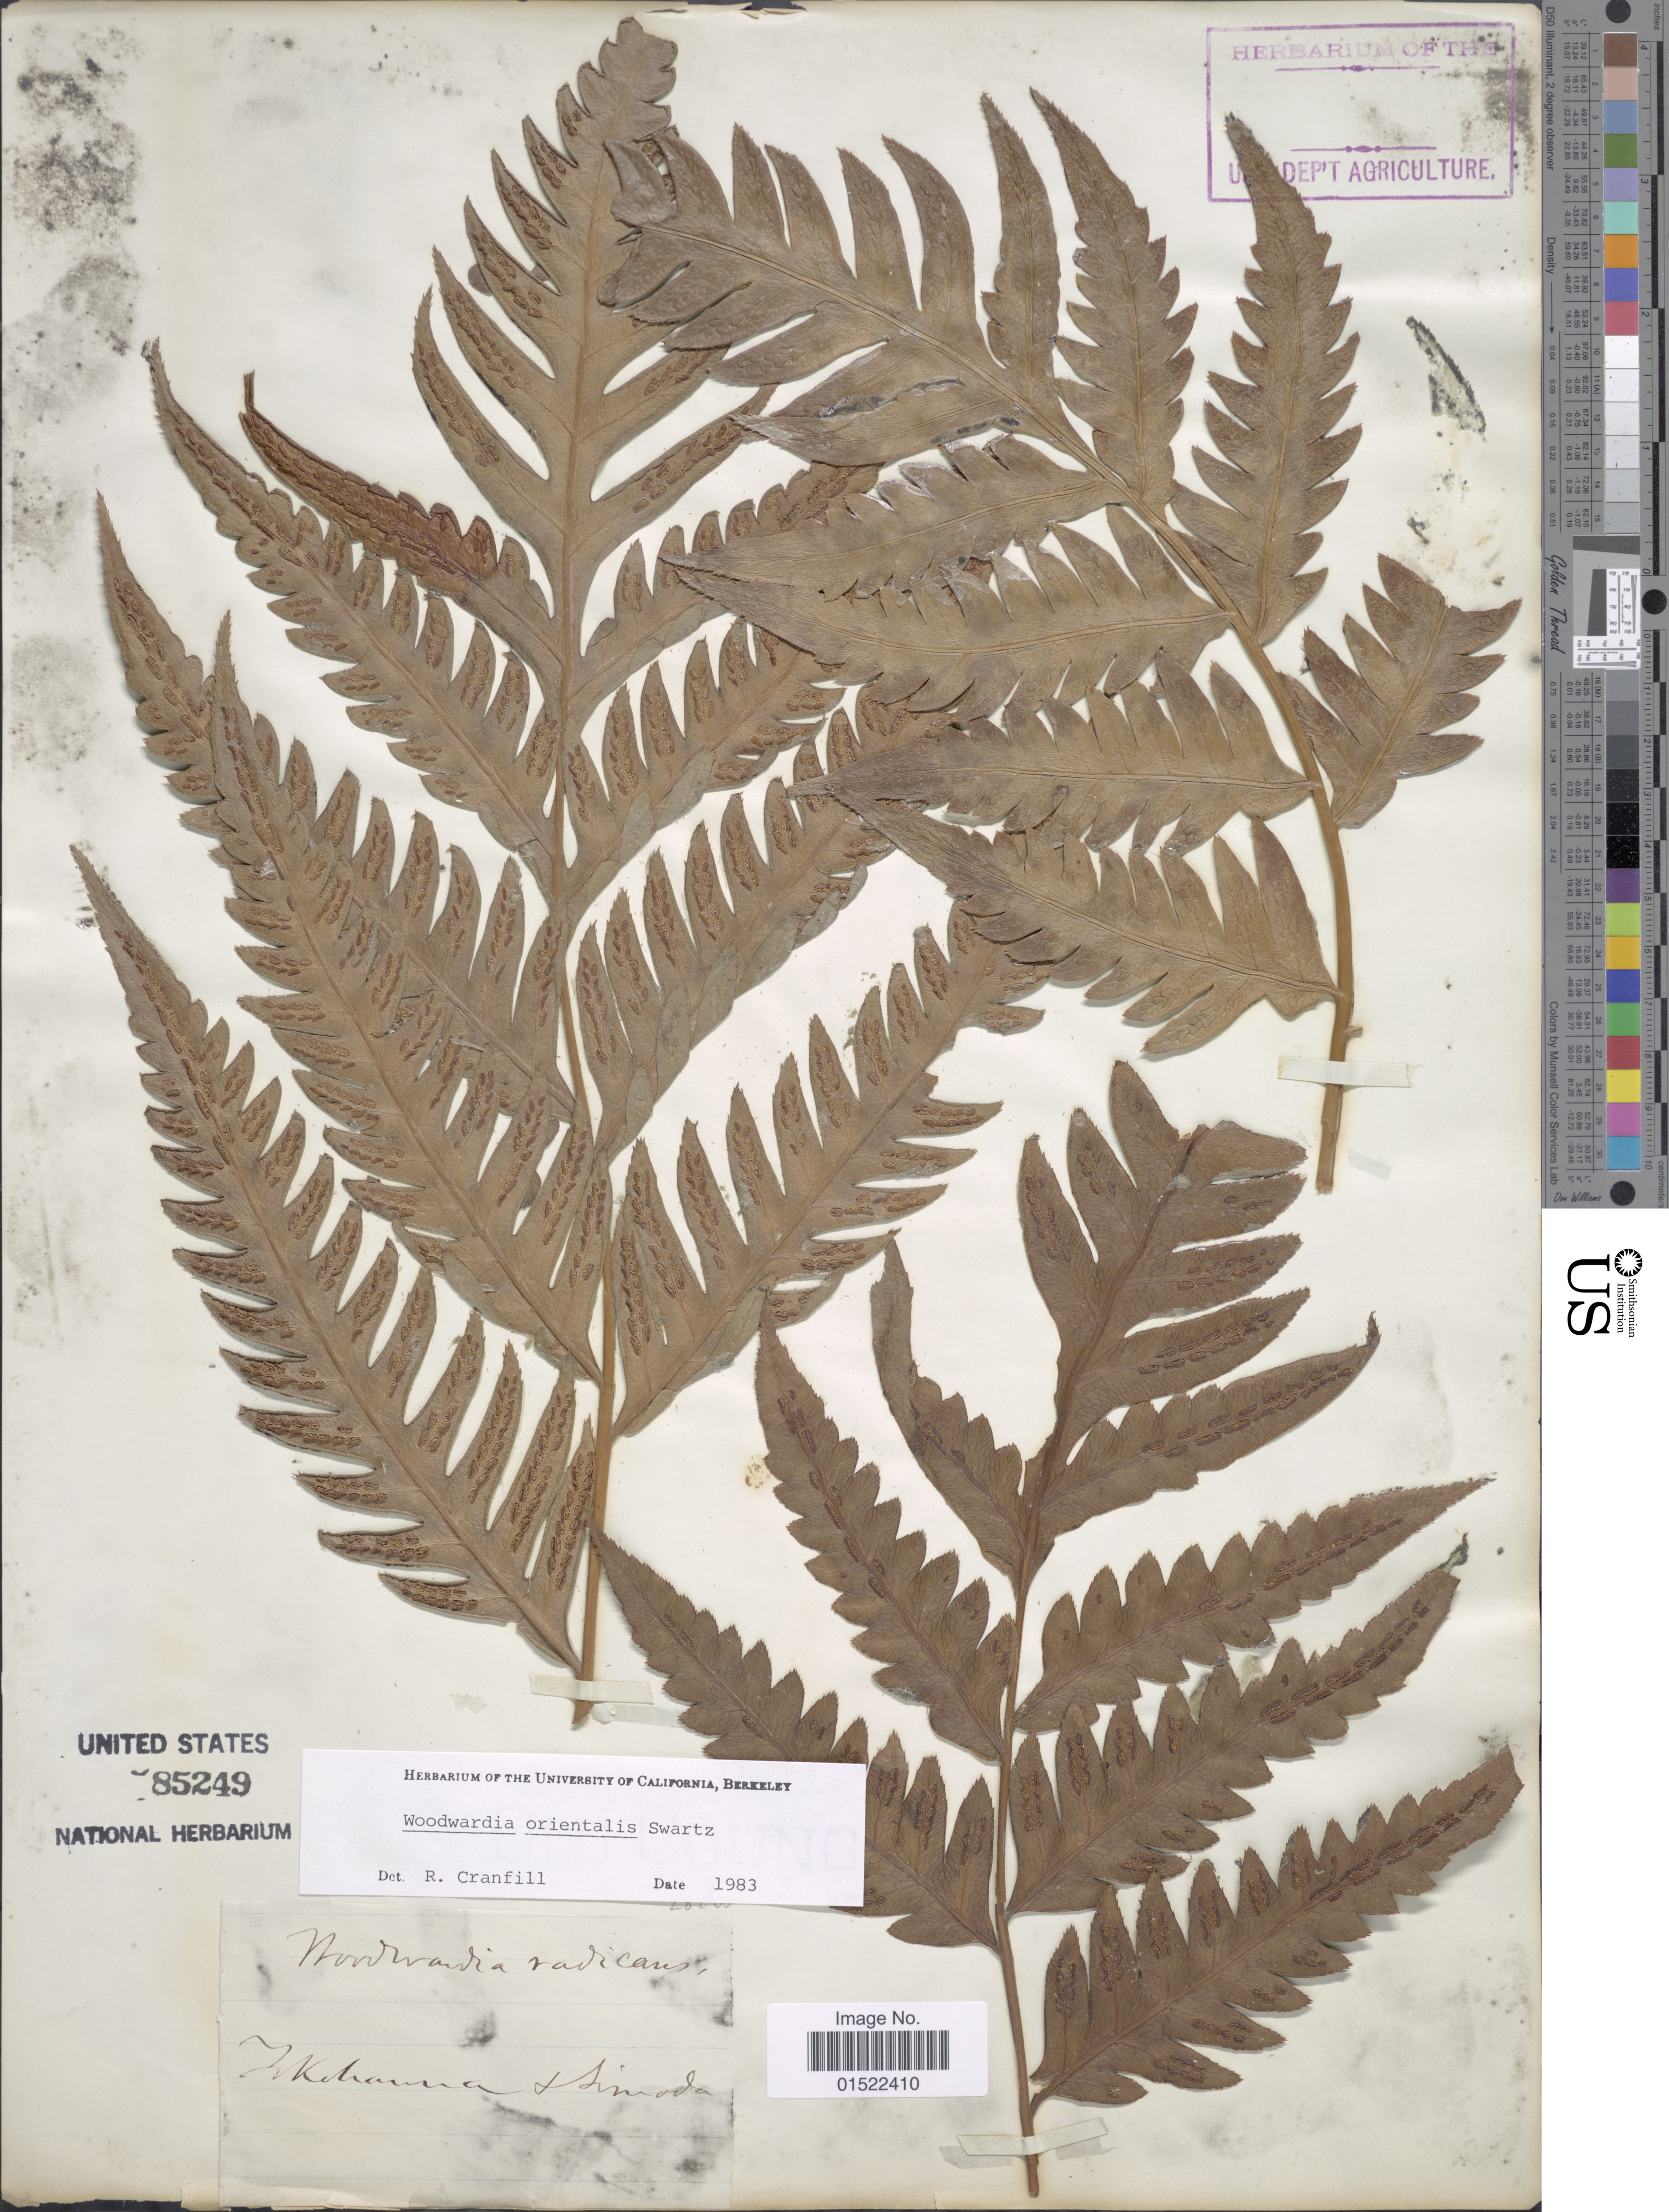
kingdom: Plantae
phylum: Tracheophyta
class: Polypodiopsida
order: Polypodiales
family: Blechnaceae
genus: Woodwardia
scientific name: Woodwardia orientalis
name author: Sw.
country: Nepal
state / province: Mahakali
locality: [illegible] Simoda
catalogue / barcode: US 85249